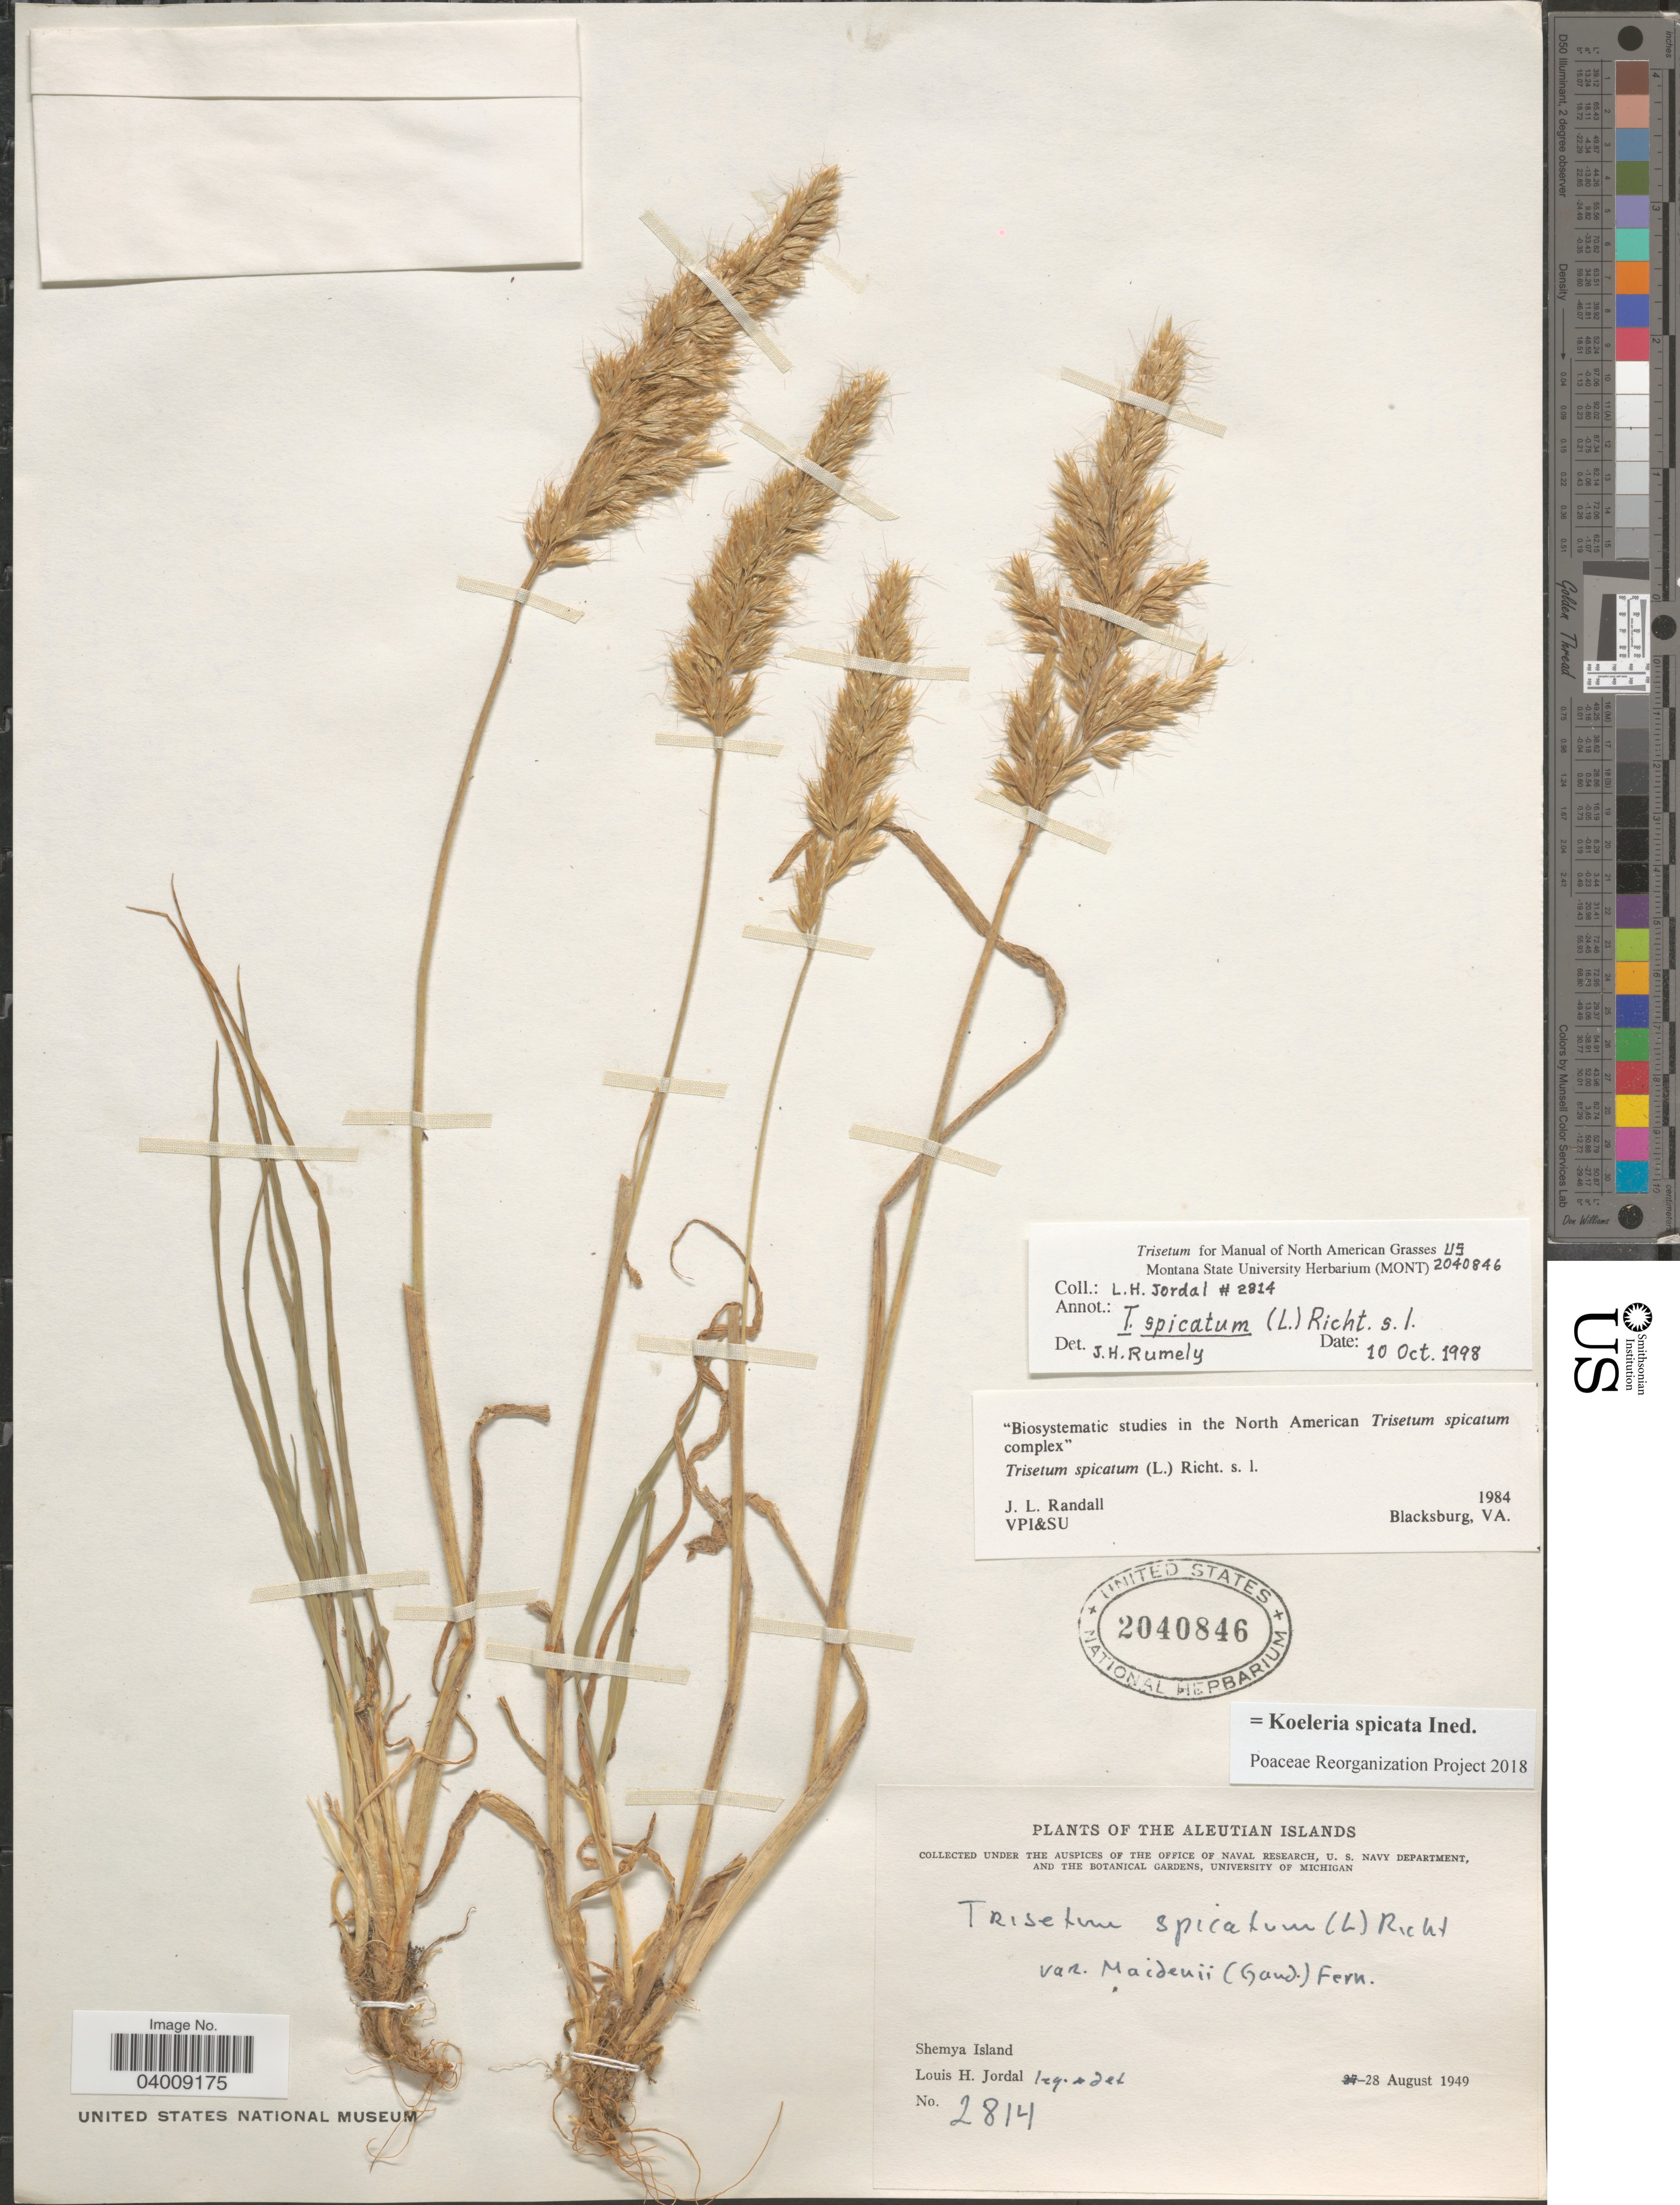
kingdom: Plantae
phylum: Tracheophyta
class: Liliopsida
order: Poales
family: Poaceae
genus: Koeleria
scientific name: Koeleria spicata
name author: (L.) Barberá et al.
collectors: L. Jordal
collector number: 2814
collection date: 1949-08-28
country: United States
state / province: Alaska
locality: The Aleutian Islands. Shemya Island.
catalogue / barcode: US 2040846